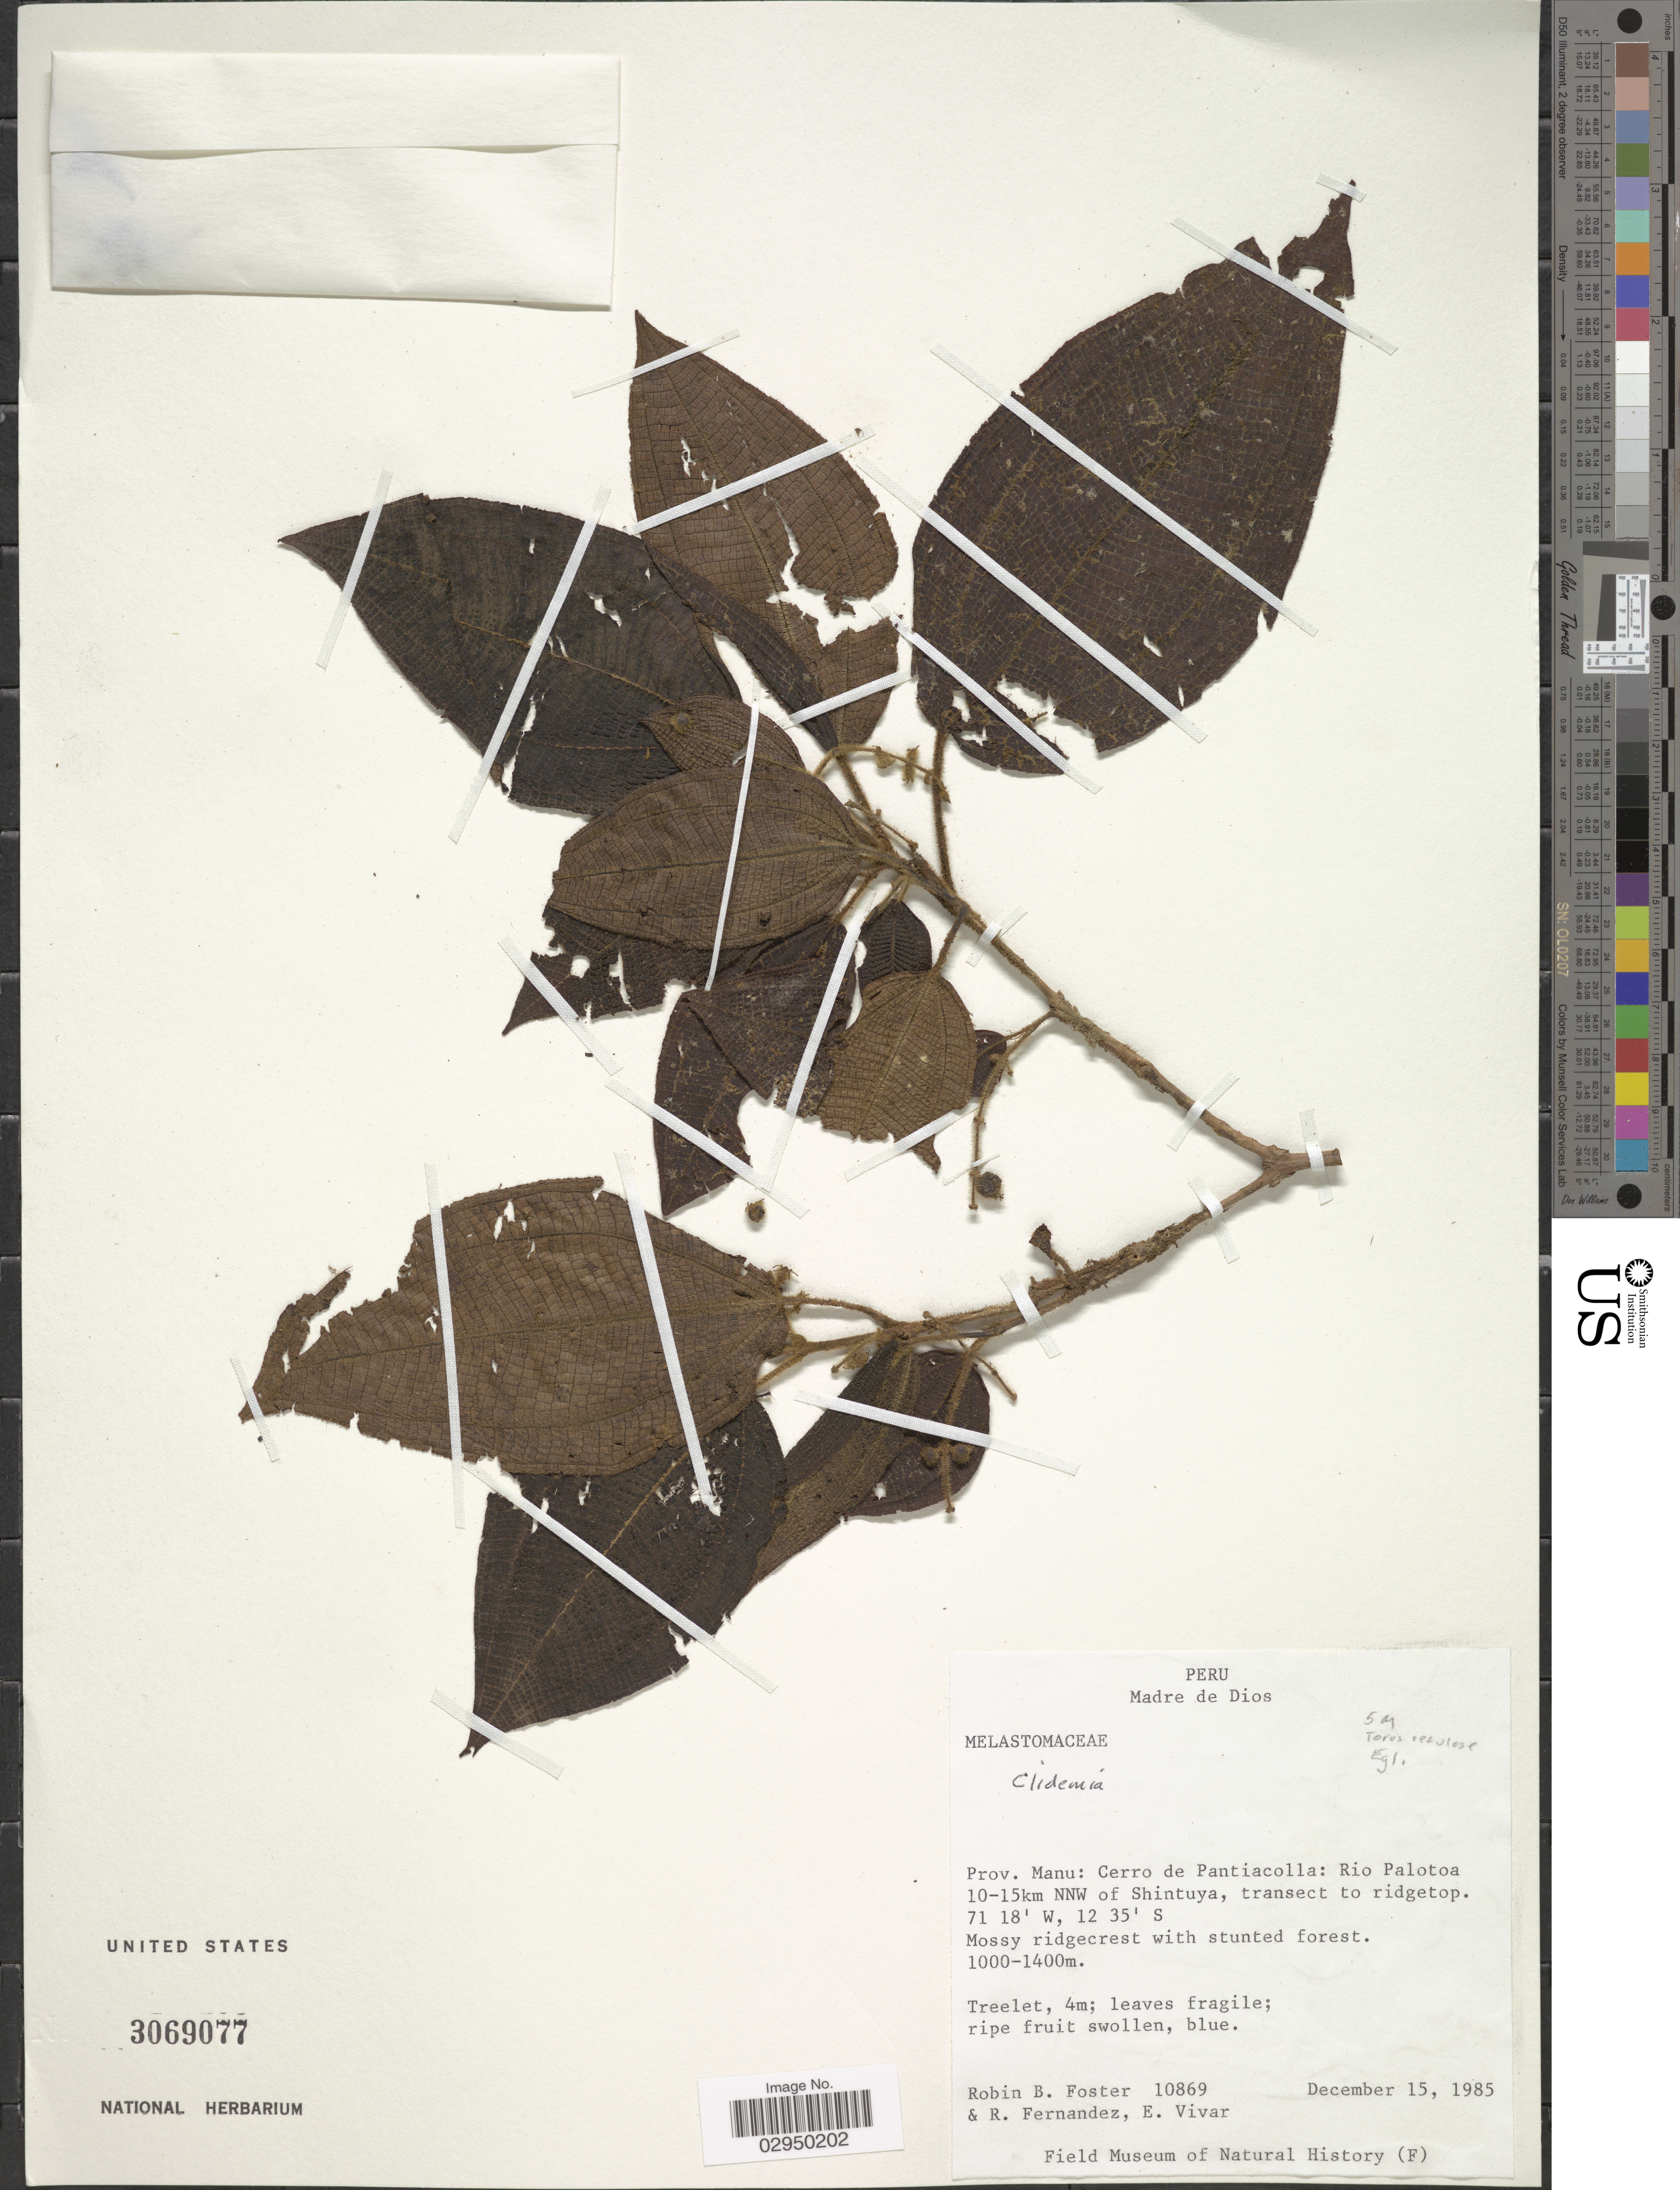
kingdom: Plantae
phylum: Tracheophyta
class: Magnoliopsida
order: Myrtales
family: Melastomataceae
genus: Clidemia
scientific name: Clidemia sp.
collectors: R. B. Foster, R. Fernandez & E. Vivar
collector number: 10869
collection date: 1985-12-15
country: Peru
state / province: Madre de Dios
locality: Prov. Manu: Cerro de Pantiacolla: Rio Palotoa 10-15 km NNW of Shintuya, transect to ridgetop.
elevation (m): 1000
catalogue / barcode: US 3069077